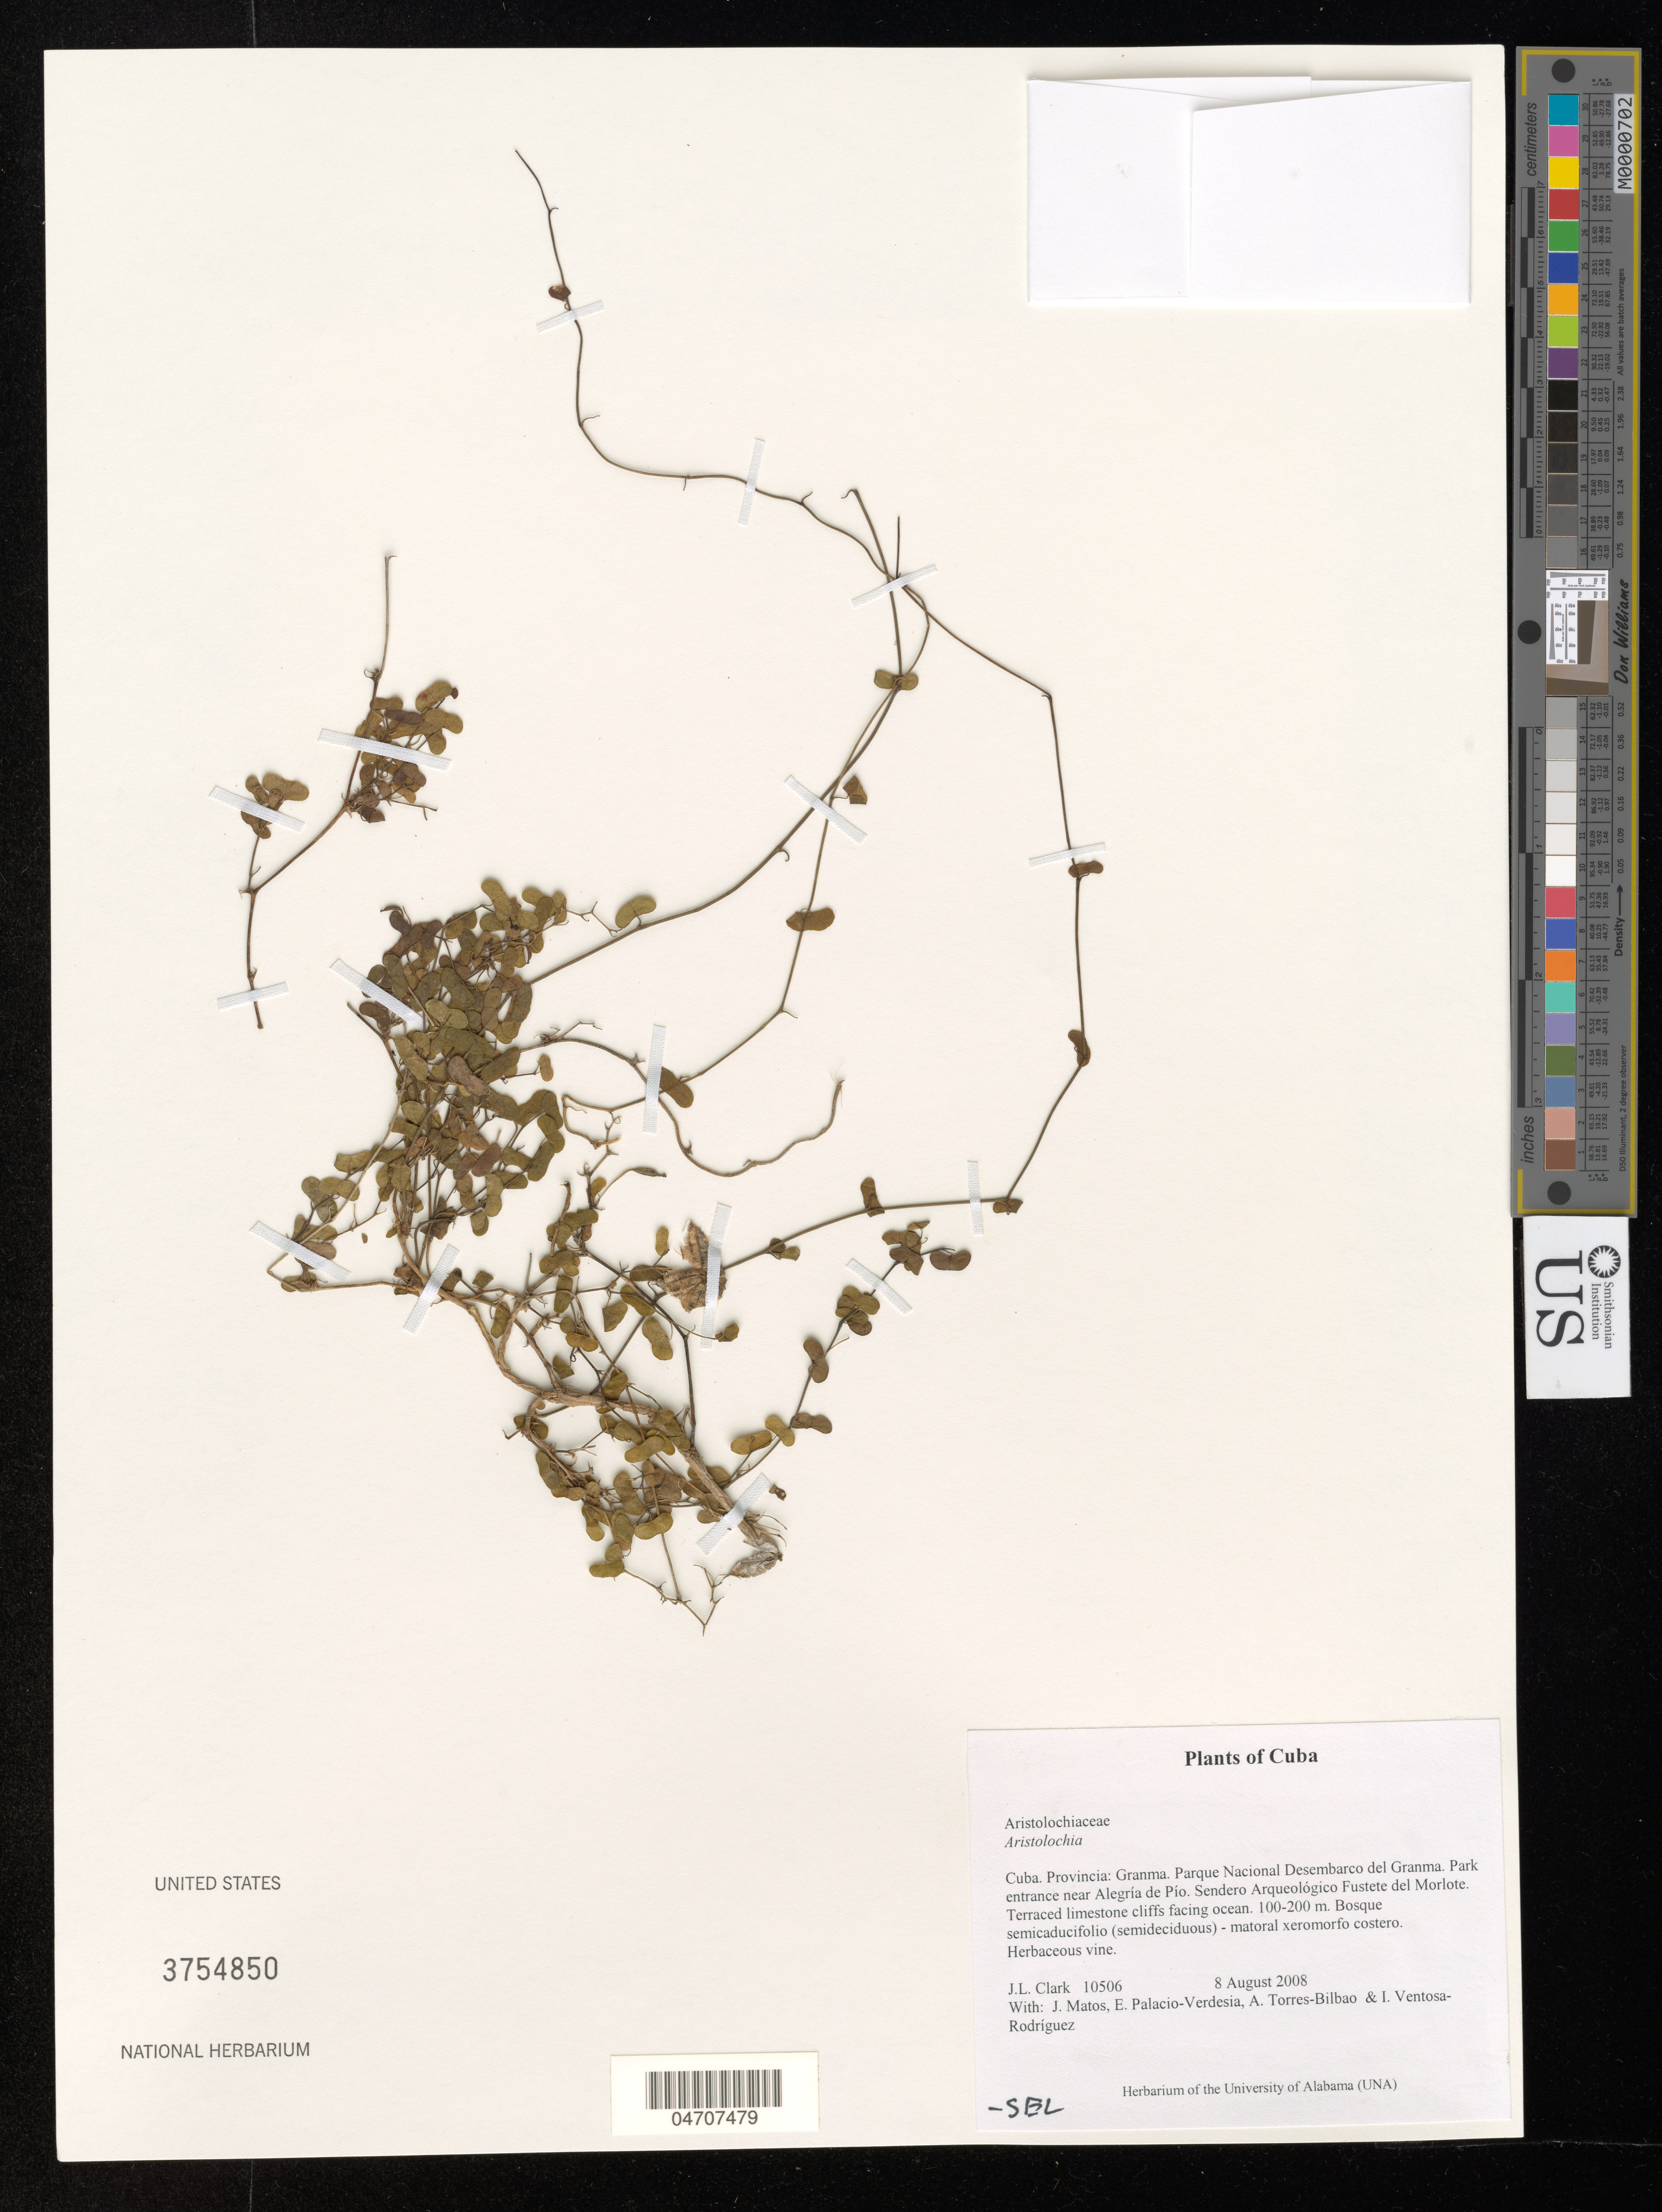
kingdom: Plantae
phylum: Tracheophyta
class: Magnoliopsida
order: Piperales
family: Aristolochiaceae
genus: Aristolochia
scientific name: Aristolochia sp.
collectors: J. L. Clark, J. Matos, E. Palacio-Verdesia & A. Torres-Bilbao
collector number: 10506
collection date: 2008-08-08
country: Cuba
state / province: Granma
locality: Parque Nacional Desembarco del Granma. Park entrance near Alegría de Pío. Sendero Arquelógico Fustete del Morlote. Terraced limestone cliffs facing ocean.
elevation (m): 100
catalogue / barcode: US 3754850